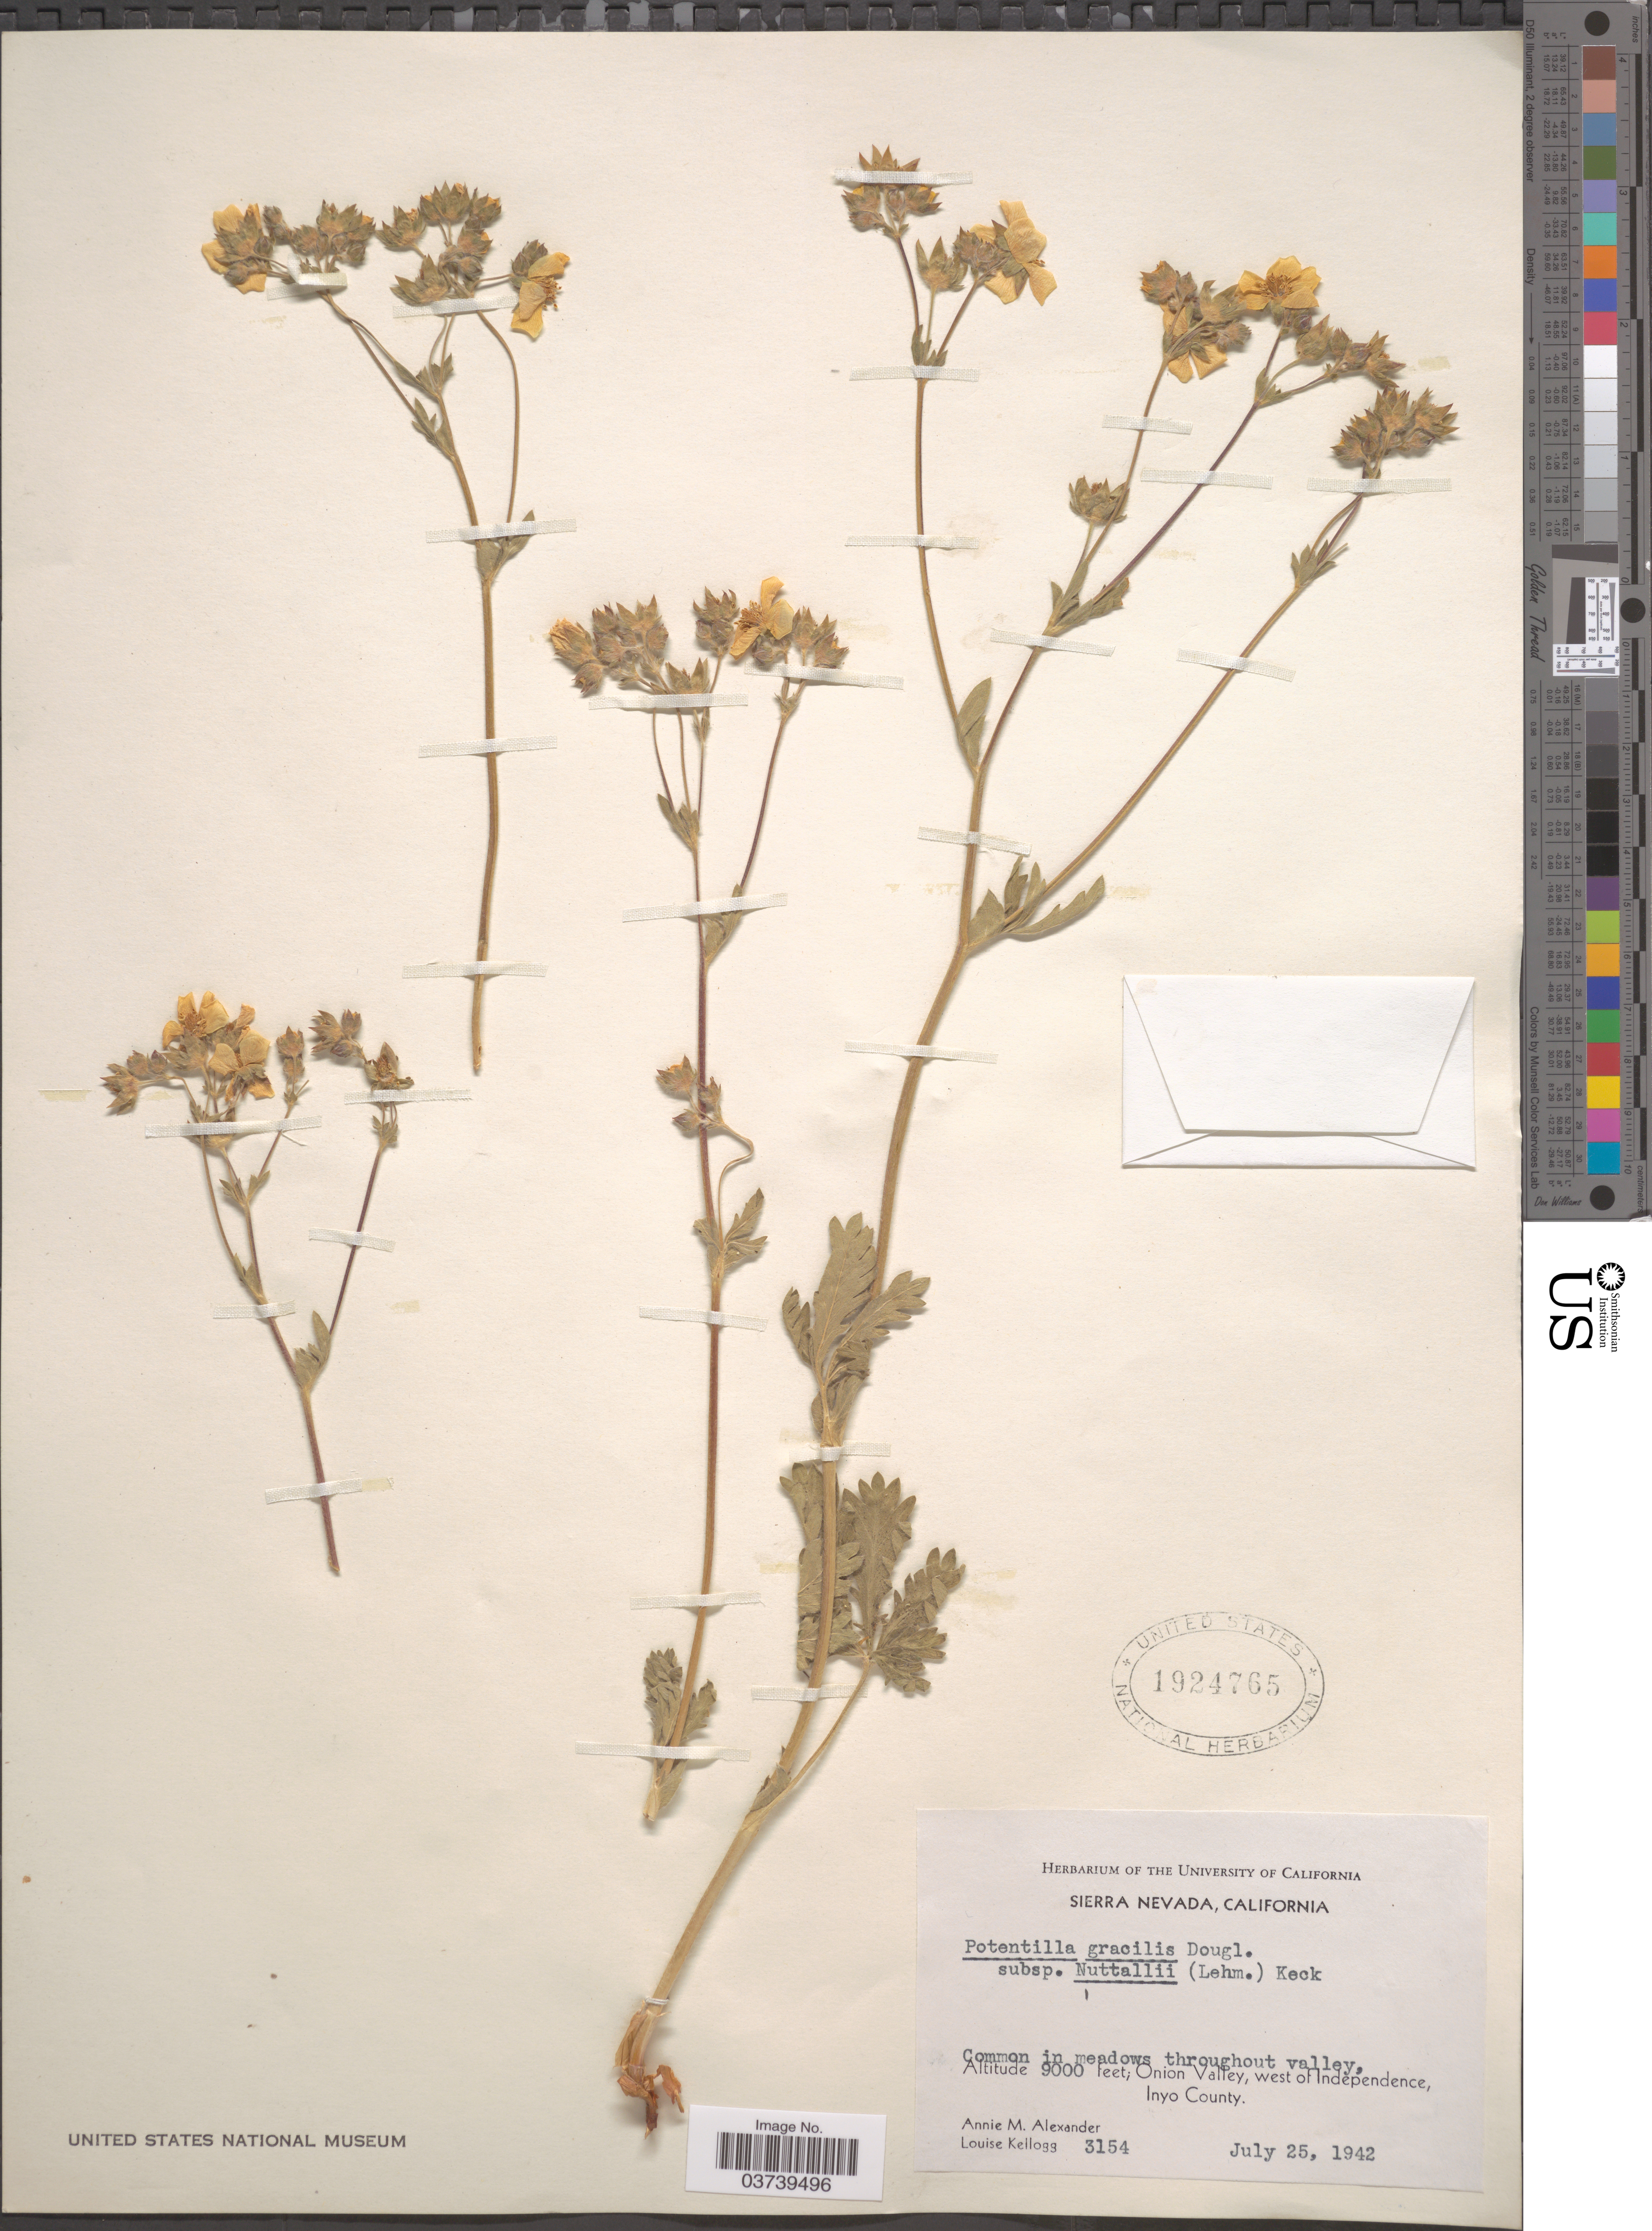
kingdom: Plantae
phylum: Tracheophyta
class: Magnoliopsida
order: Rosales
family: Rosaceae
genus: Potentilla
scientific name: Potentilla gracilis var. fastigiata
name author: (Nutt.) S. Watson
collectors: A. M. Alexander & L. Kellogg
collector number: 3154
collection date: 1942-07-25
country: United States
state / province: California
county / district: Inyo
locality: Sierra Nevada. Onion Valley, west of Independence, Inyo County.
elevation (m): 2743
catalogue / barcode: US 1924765